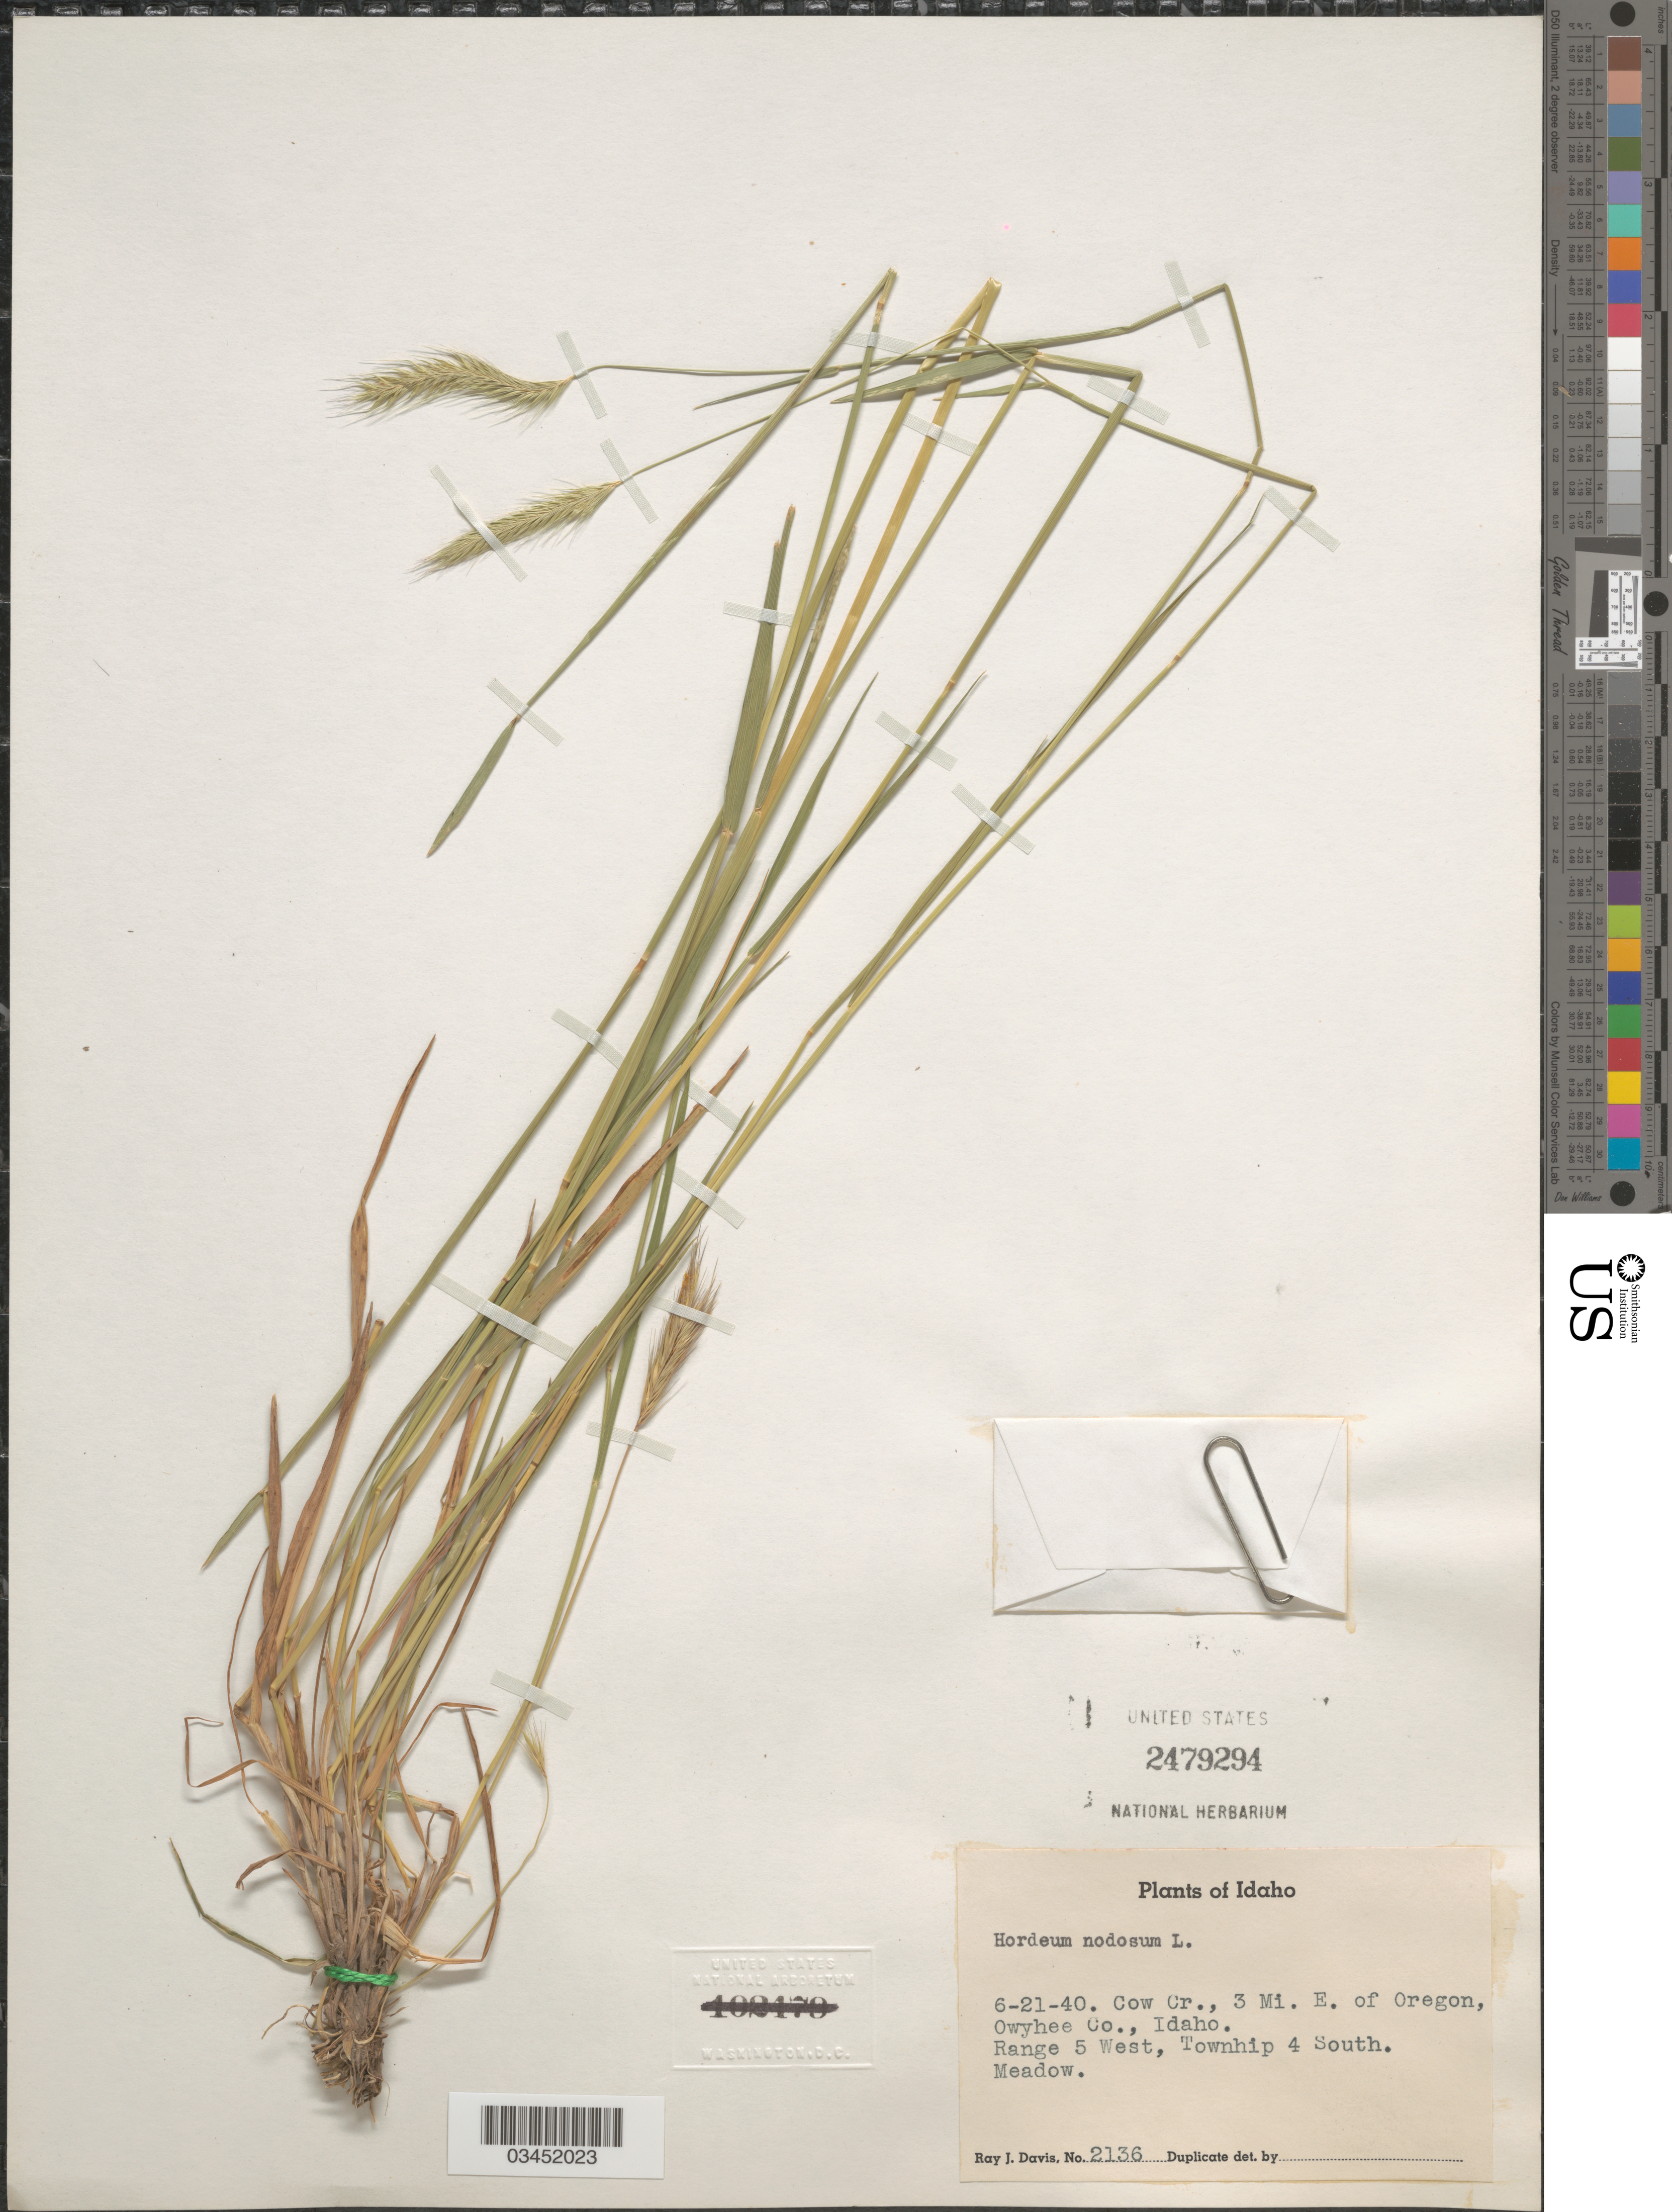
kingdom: Plantae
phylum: Tracheophyta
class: Liliopsida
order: Poales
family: Poaceae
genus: Hordeum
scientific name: Hordeum brachyantherum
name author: Nevski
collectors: R. Davis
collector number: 2136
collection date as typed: Transcribed d/m/y: 21/6/40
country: United States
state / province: Idaho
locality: Cow Cr., 3 Mi. E. of Oregon, Owyhee Co. Range 5 West, Townhip 4 South. Meadow.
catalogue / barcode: US 2479294